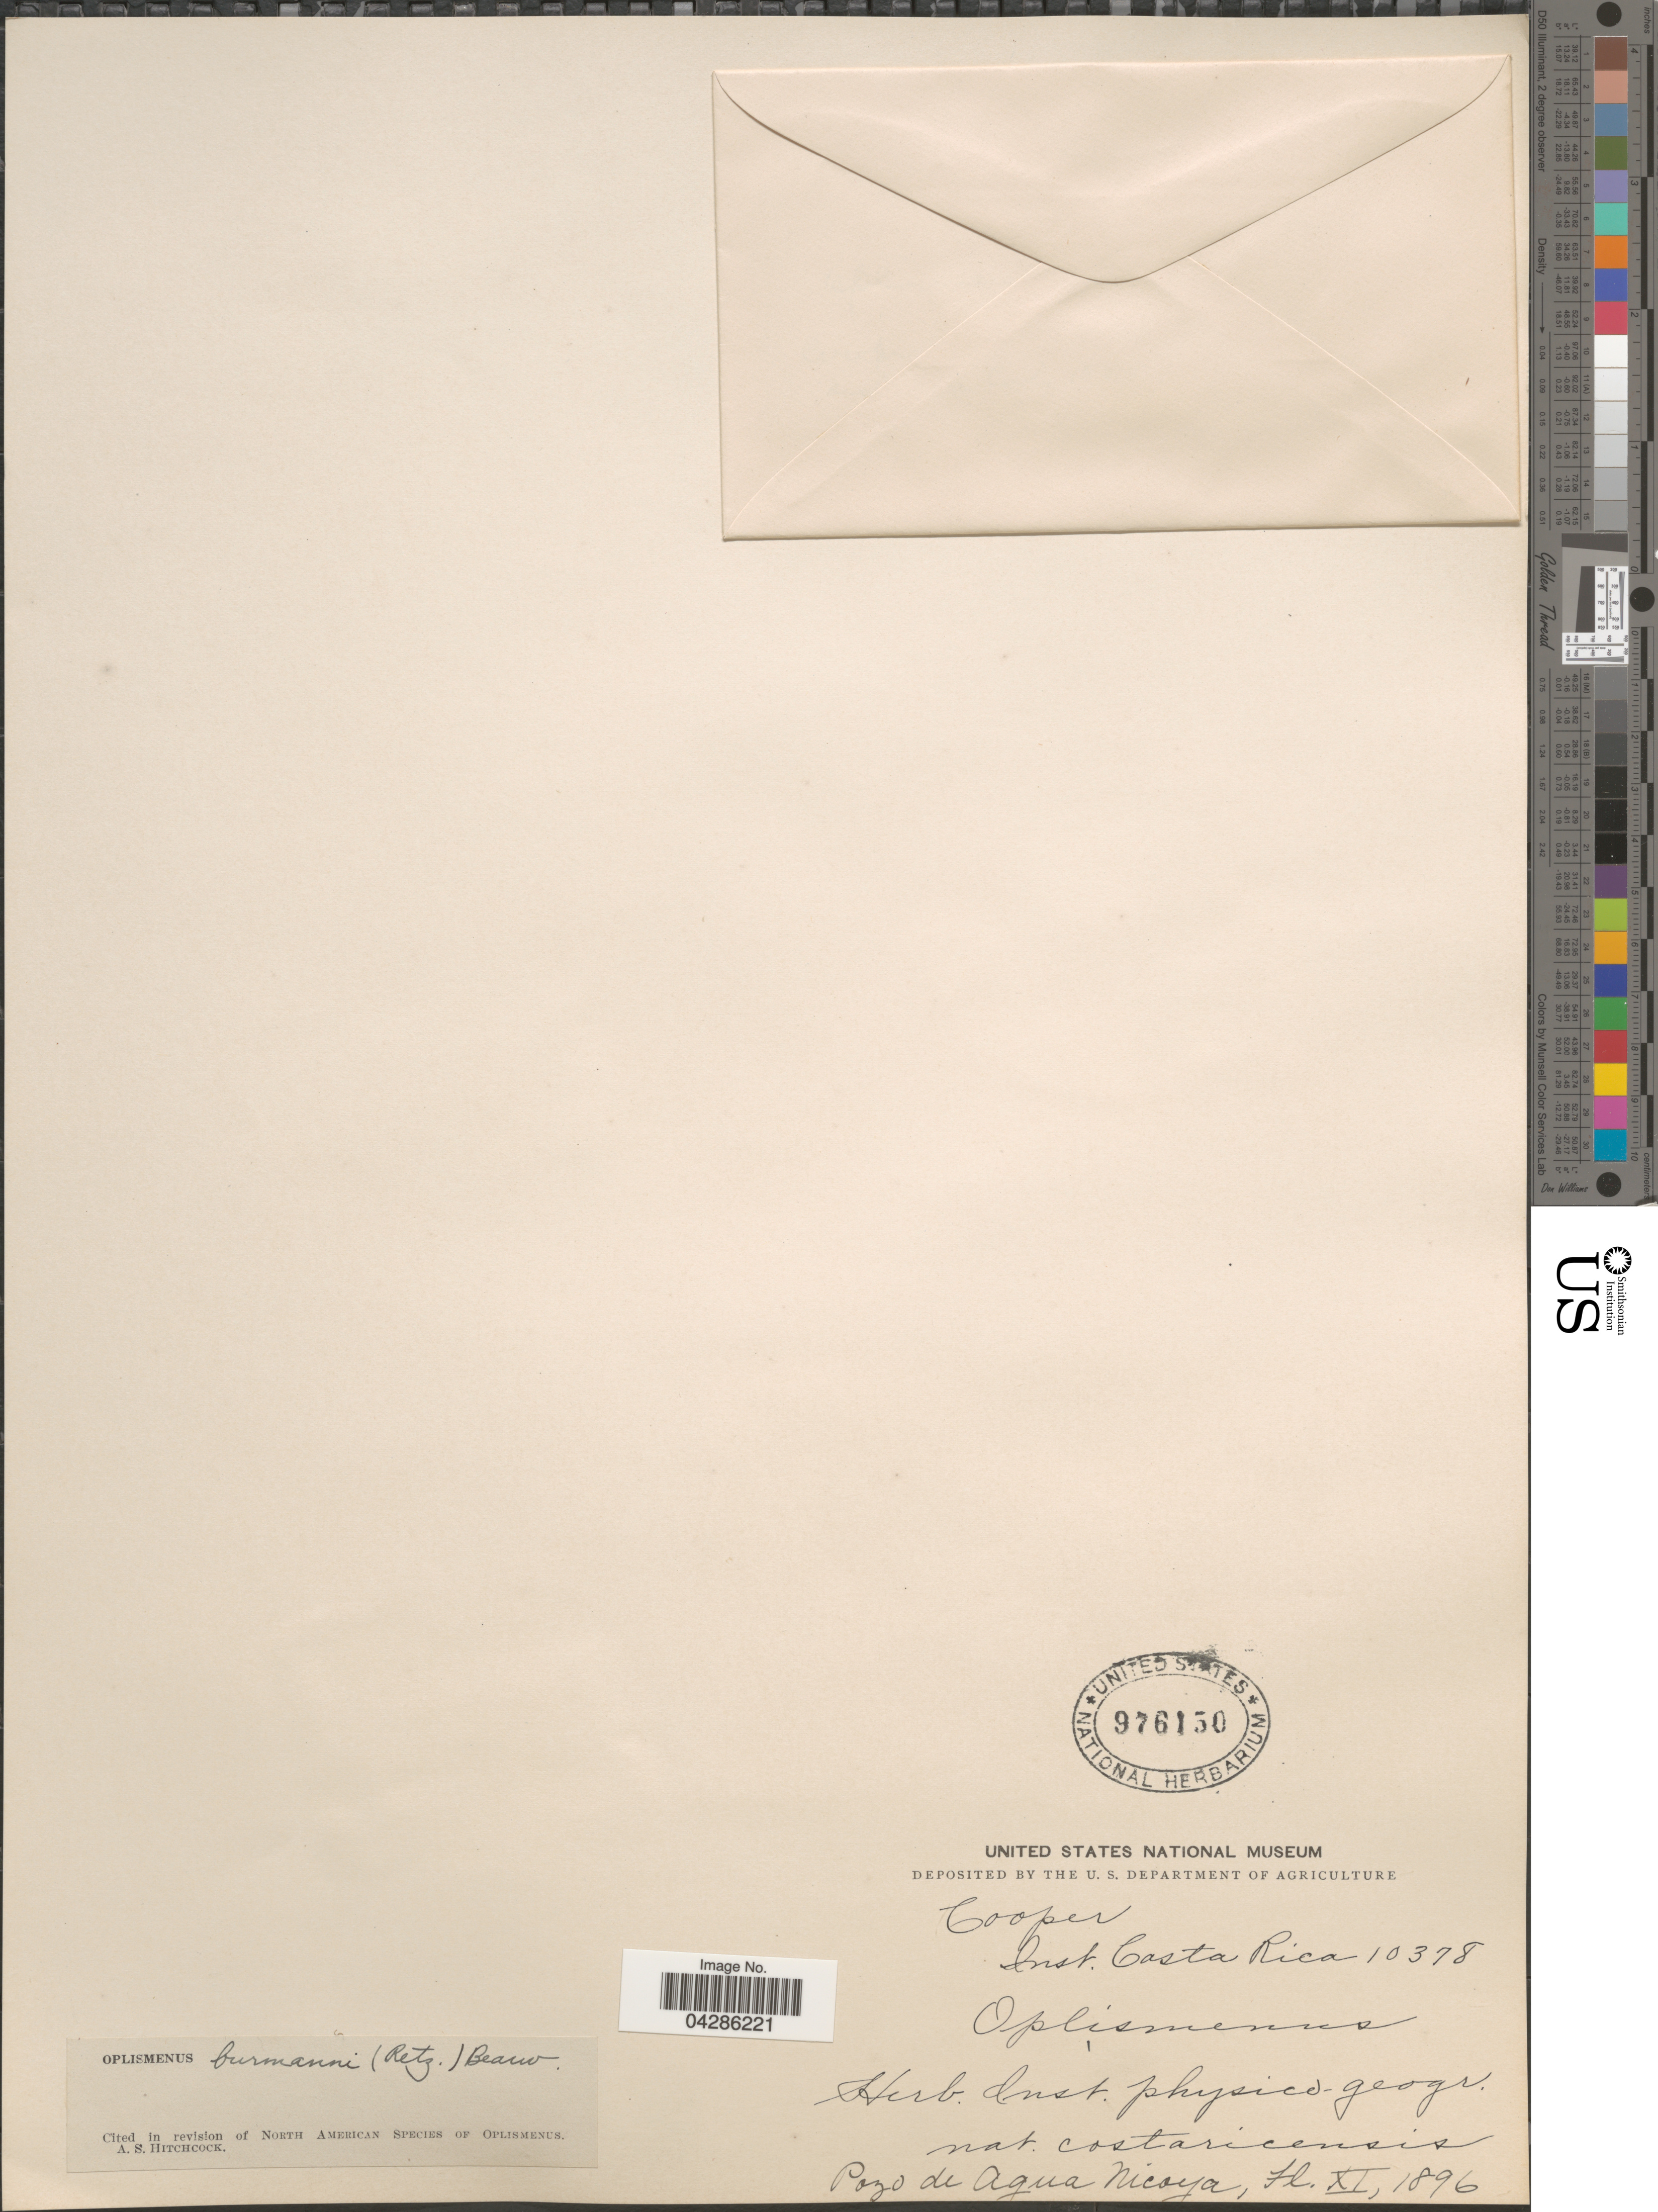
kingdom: Plantae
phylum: Tracheophyta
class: Liliopsida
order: Poales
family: Poaceae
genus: Oplismenus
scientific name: Oplismenus burmannii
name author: (Retz.) P. Beauv.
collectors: Cooper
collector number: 10378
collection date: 1896-11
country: Costa Rica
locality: Pozo de Agua Nicoya.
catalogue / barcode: US 976150